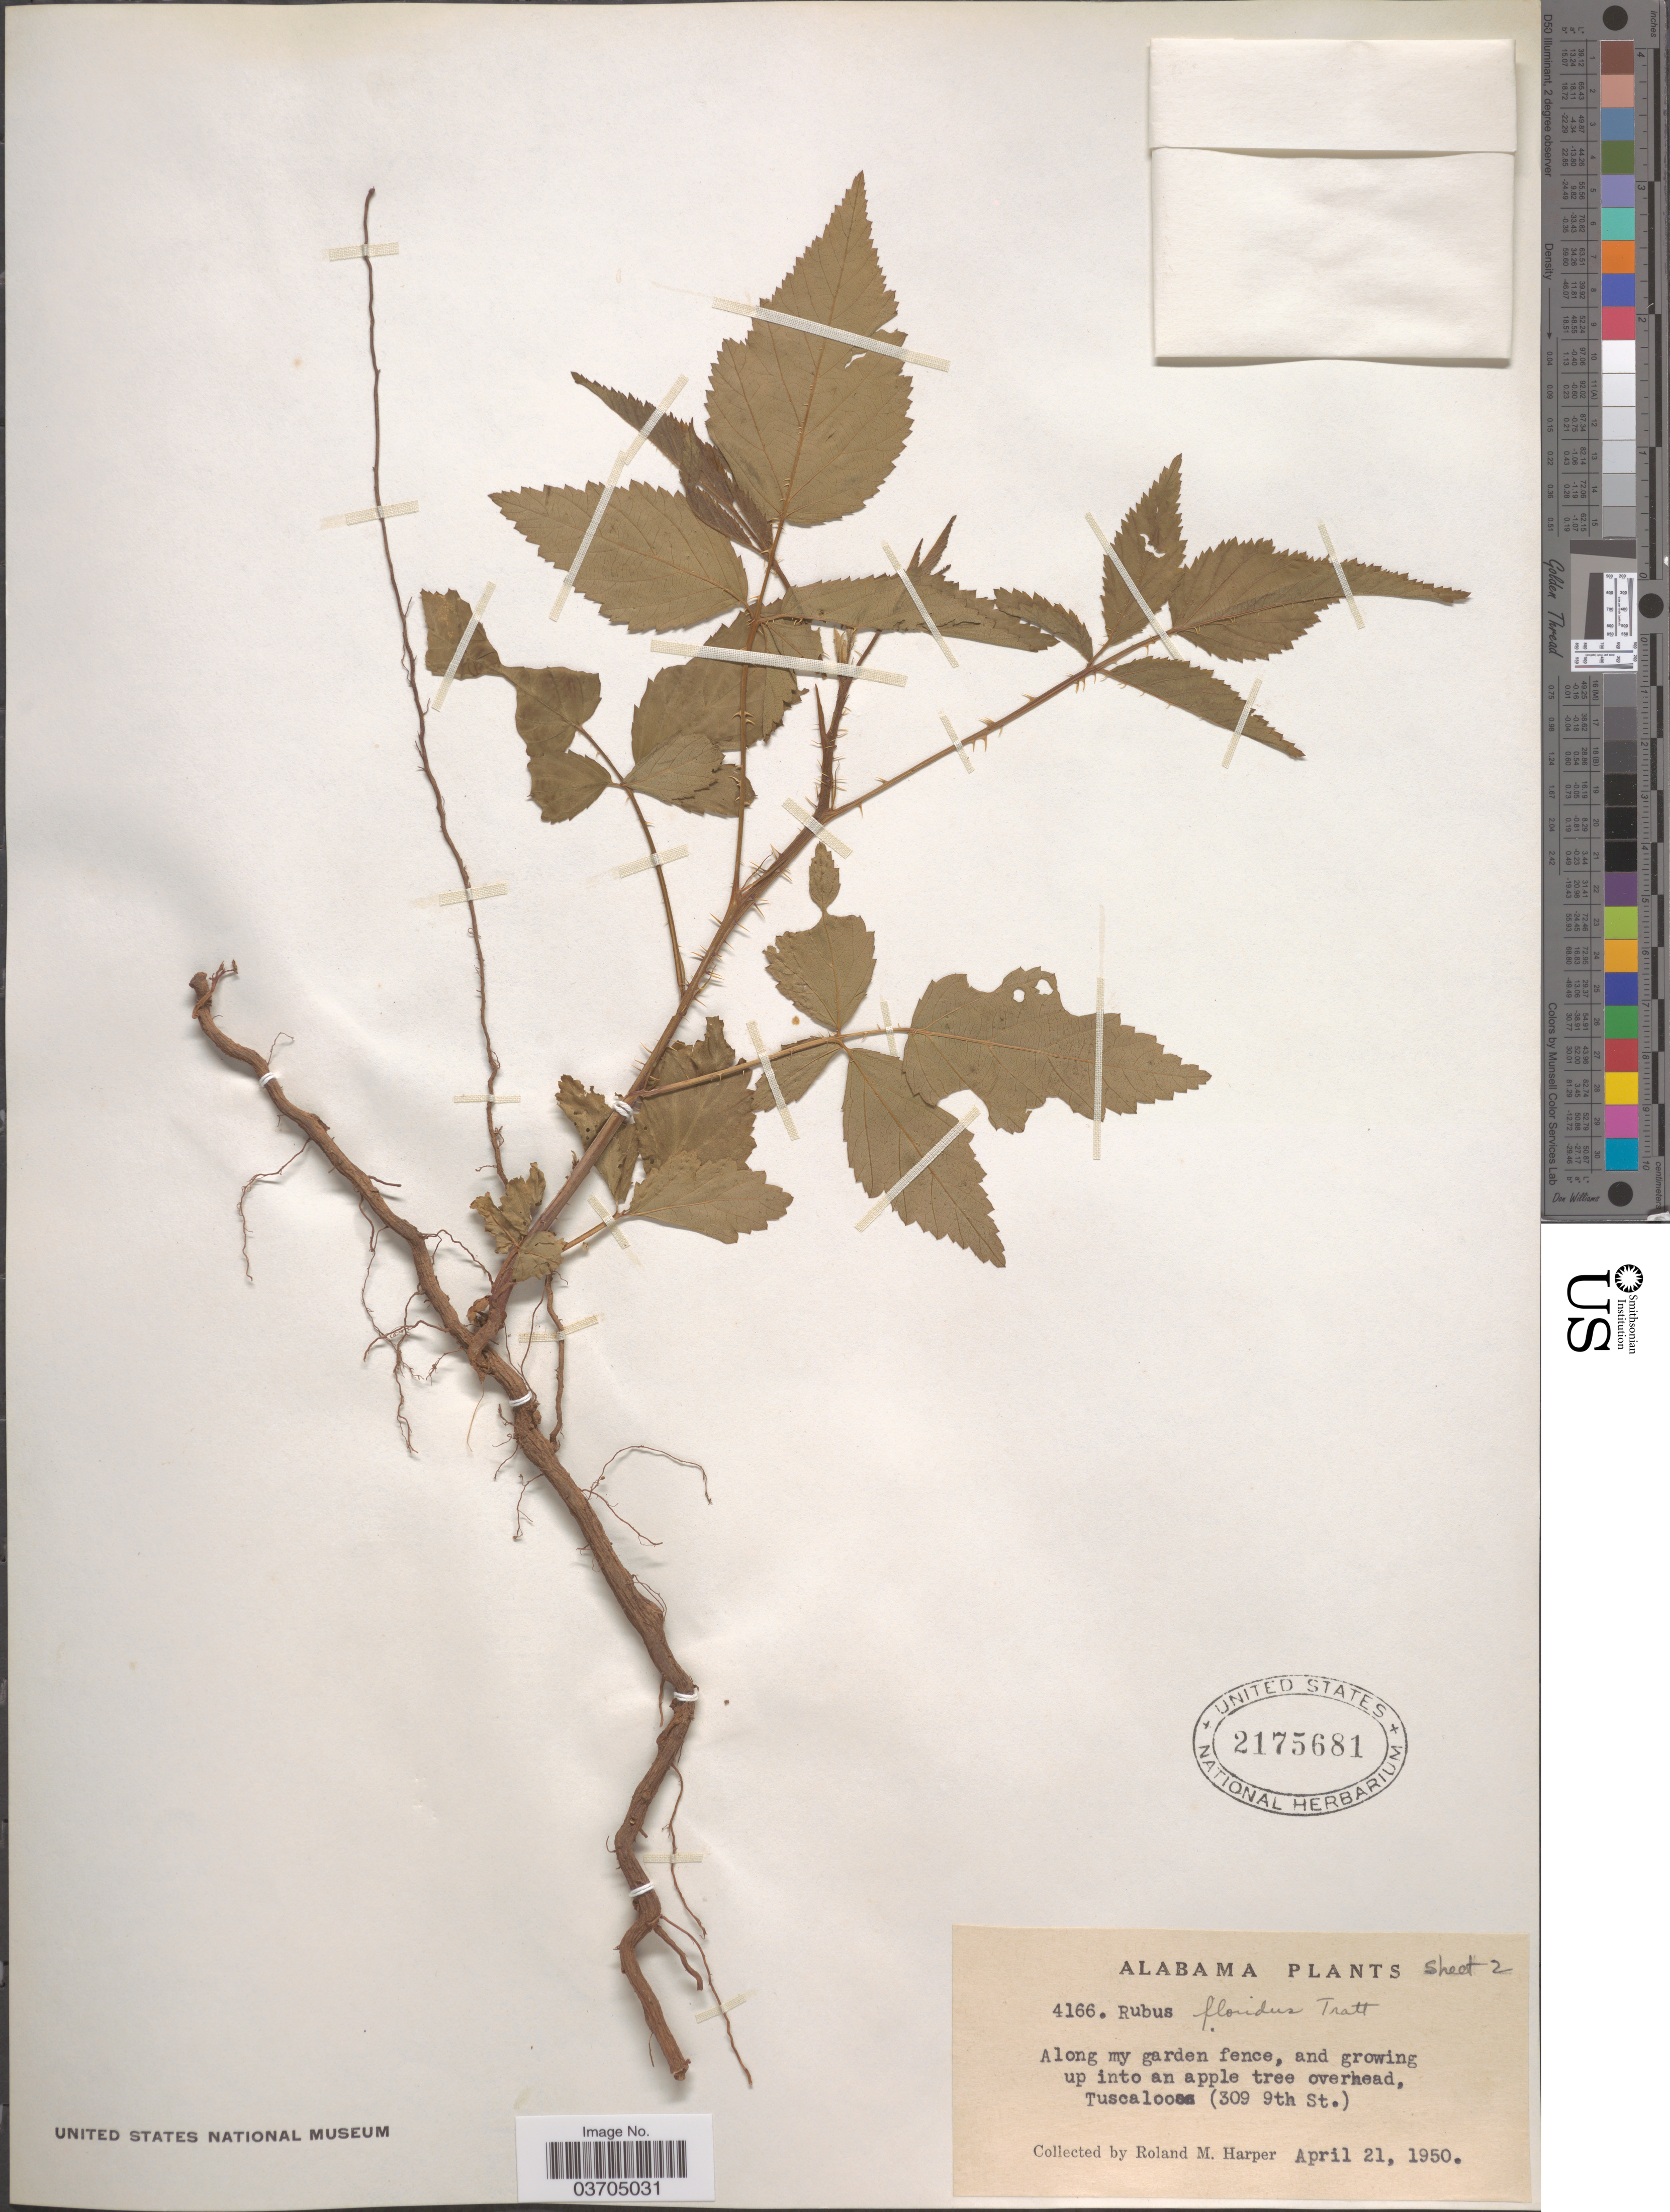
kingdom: Plantae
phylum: Tracheophyta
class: Magnoliopsida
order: Rosales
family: Rosaceae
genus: Rubus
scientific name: Rubus floridus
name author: Tratt.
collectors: R. M. Harper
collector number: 4166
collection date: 1950-04-21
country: United States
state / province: Alabama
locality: Tuscaloosa (309 9th St.).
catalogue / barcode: US 2175681